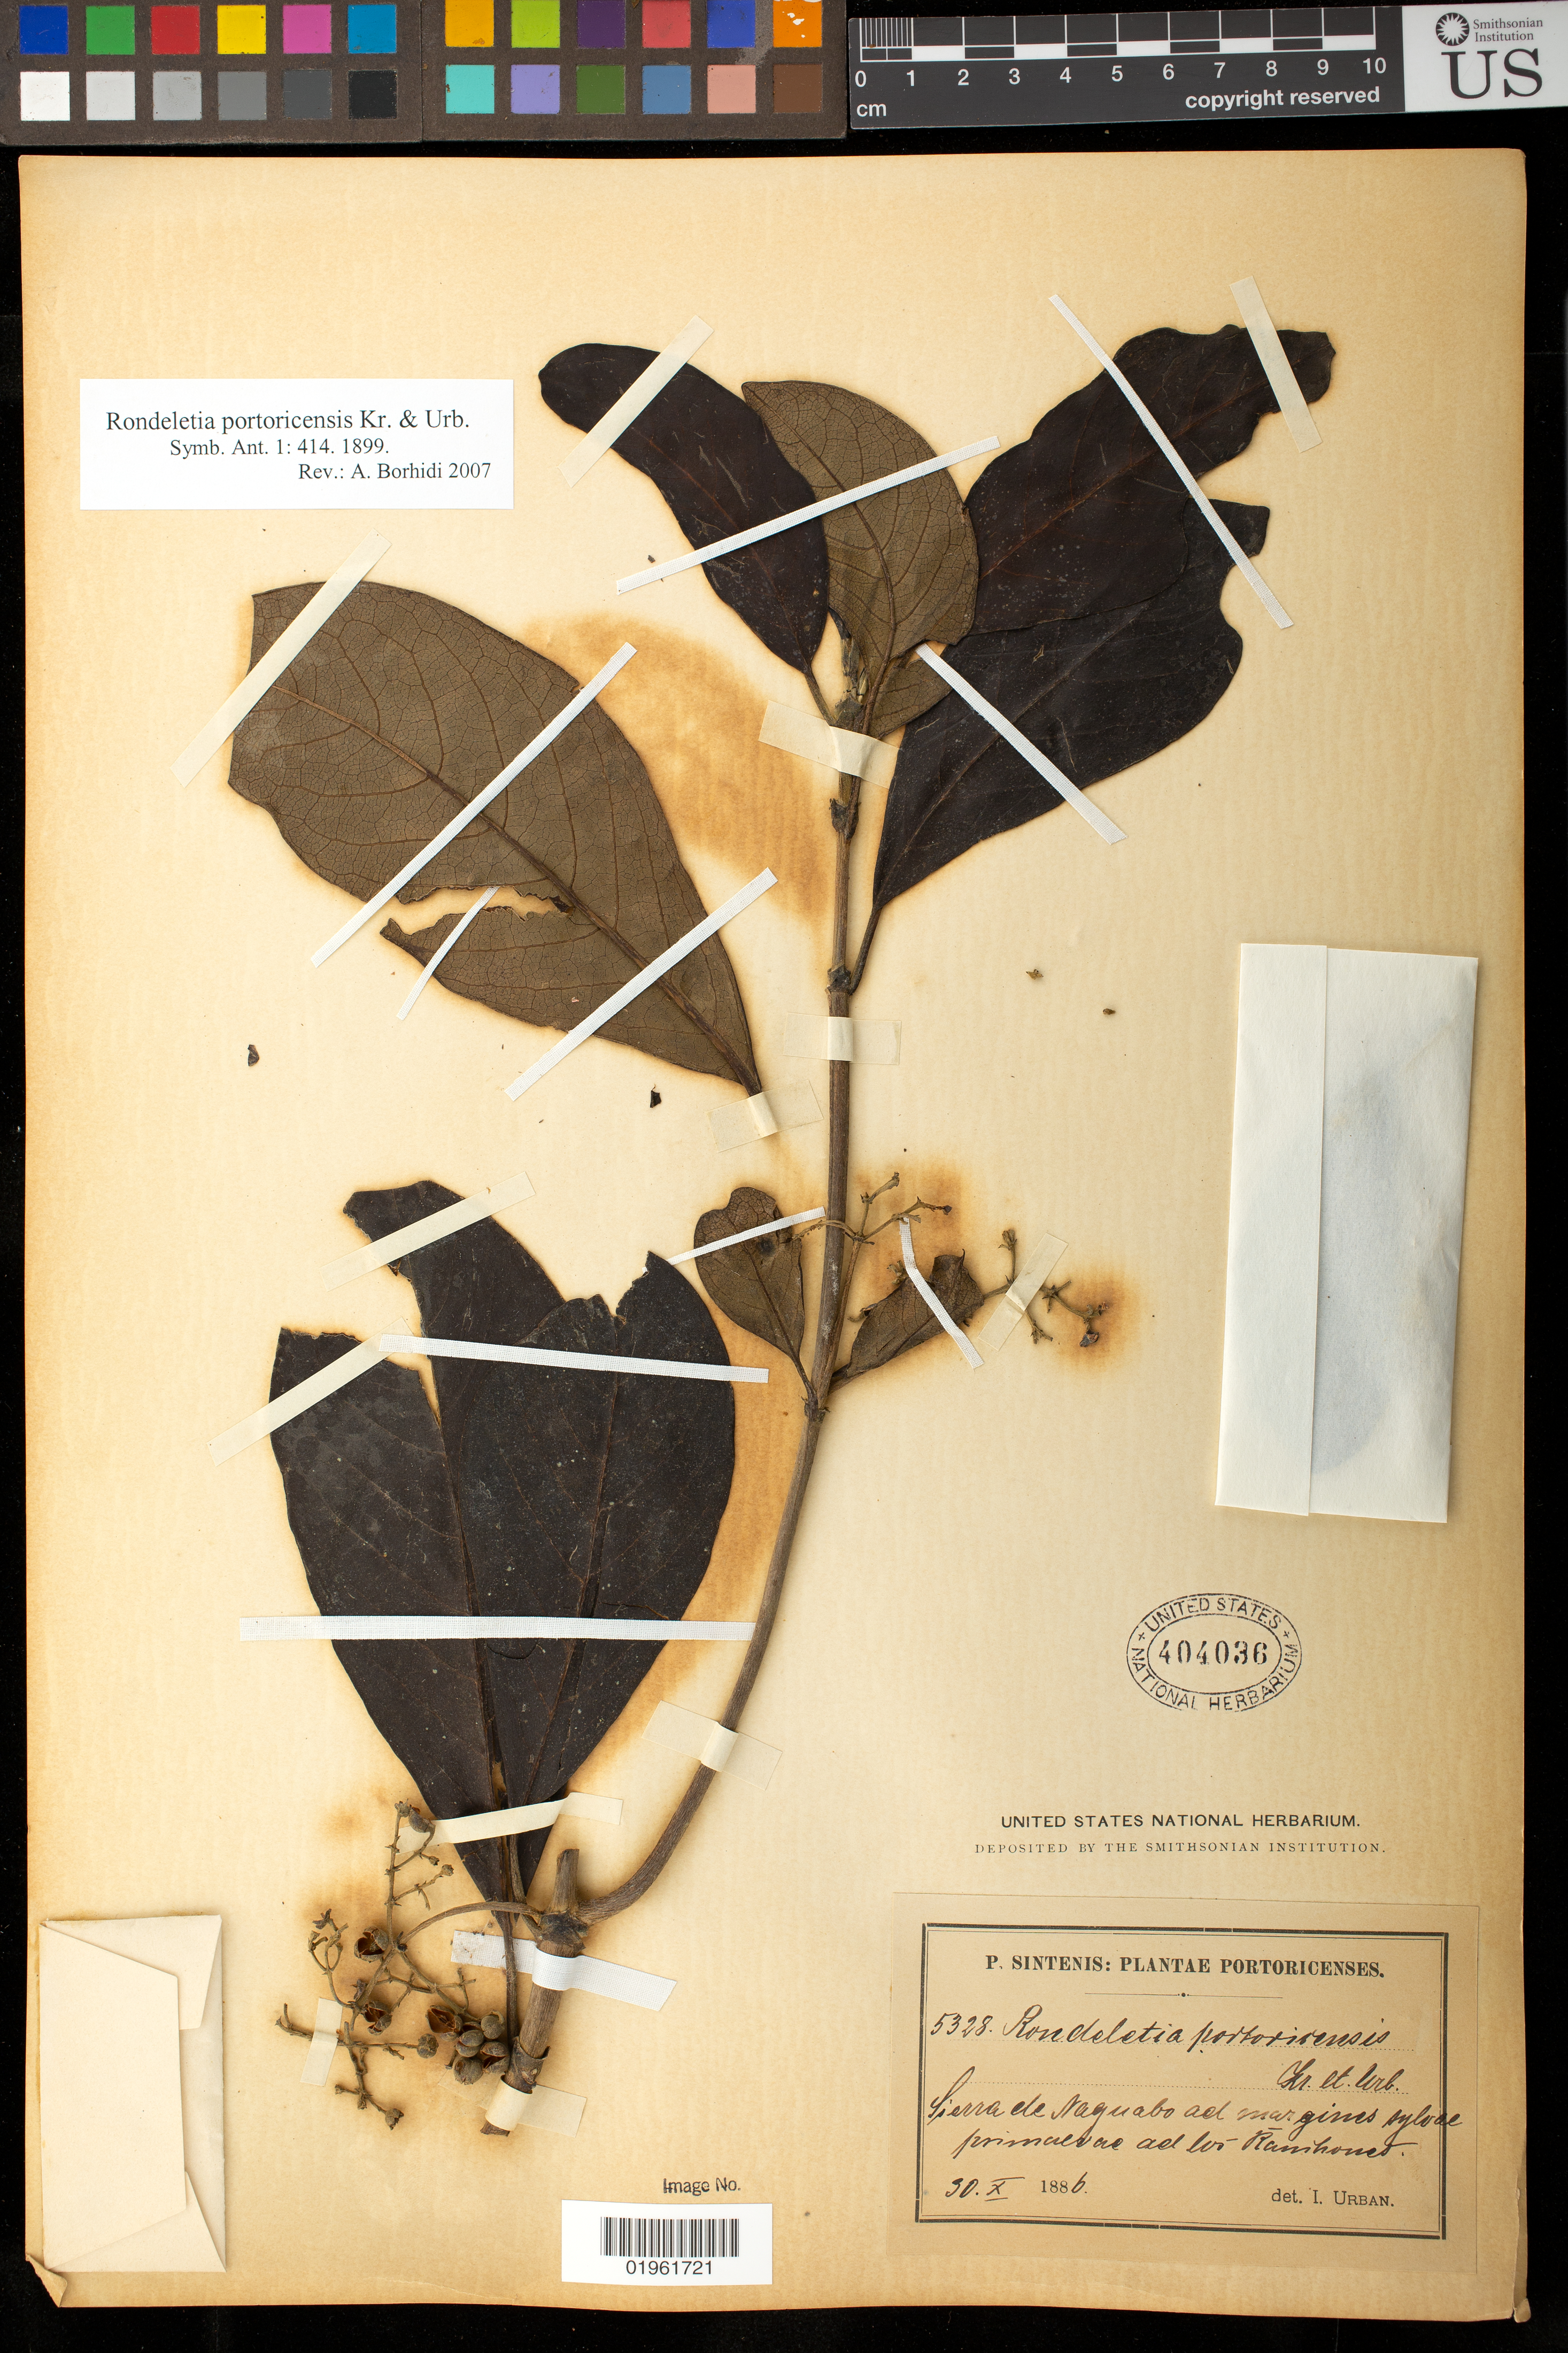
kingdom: Plantae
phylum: Tracheophyta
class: Magnoliopsida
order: Gentianales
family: Rubiaceae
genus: Rondeletia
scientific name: Rondeletia portoricensis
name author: Krug & Urb.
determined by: Borhidi, Attila L.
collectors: I. Urban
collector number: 5328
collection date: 1886-10-30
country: Puerto Rico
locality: Sierra de Naguabo in sylva primaeva ad los [illegible].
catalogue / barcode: US 404036